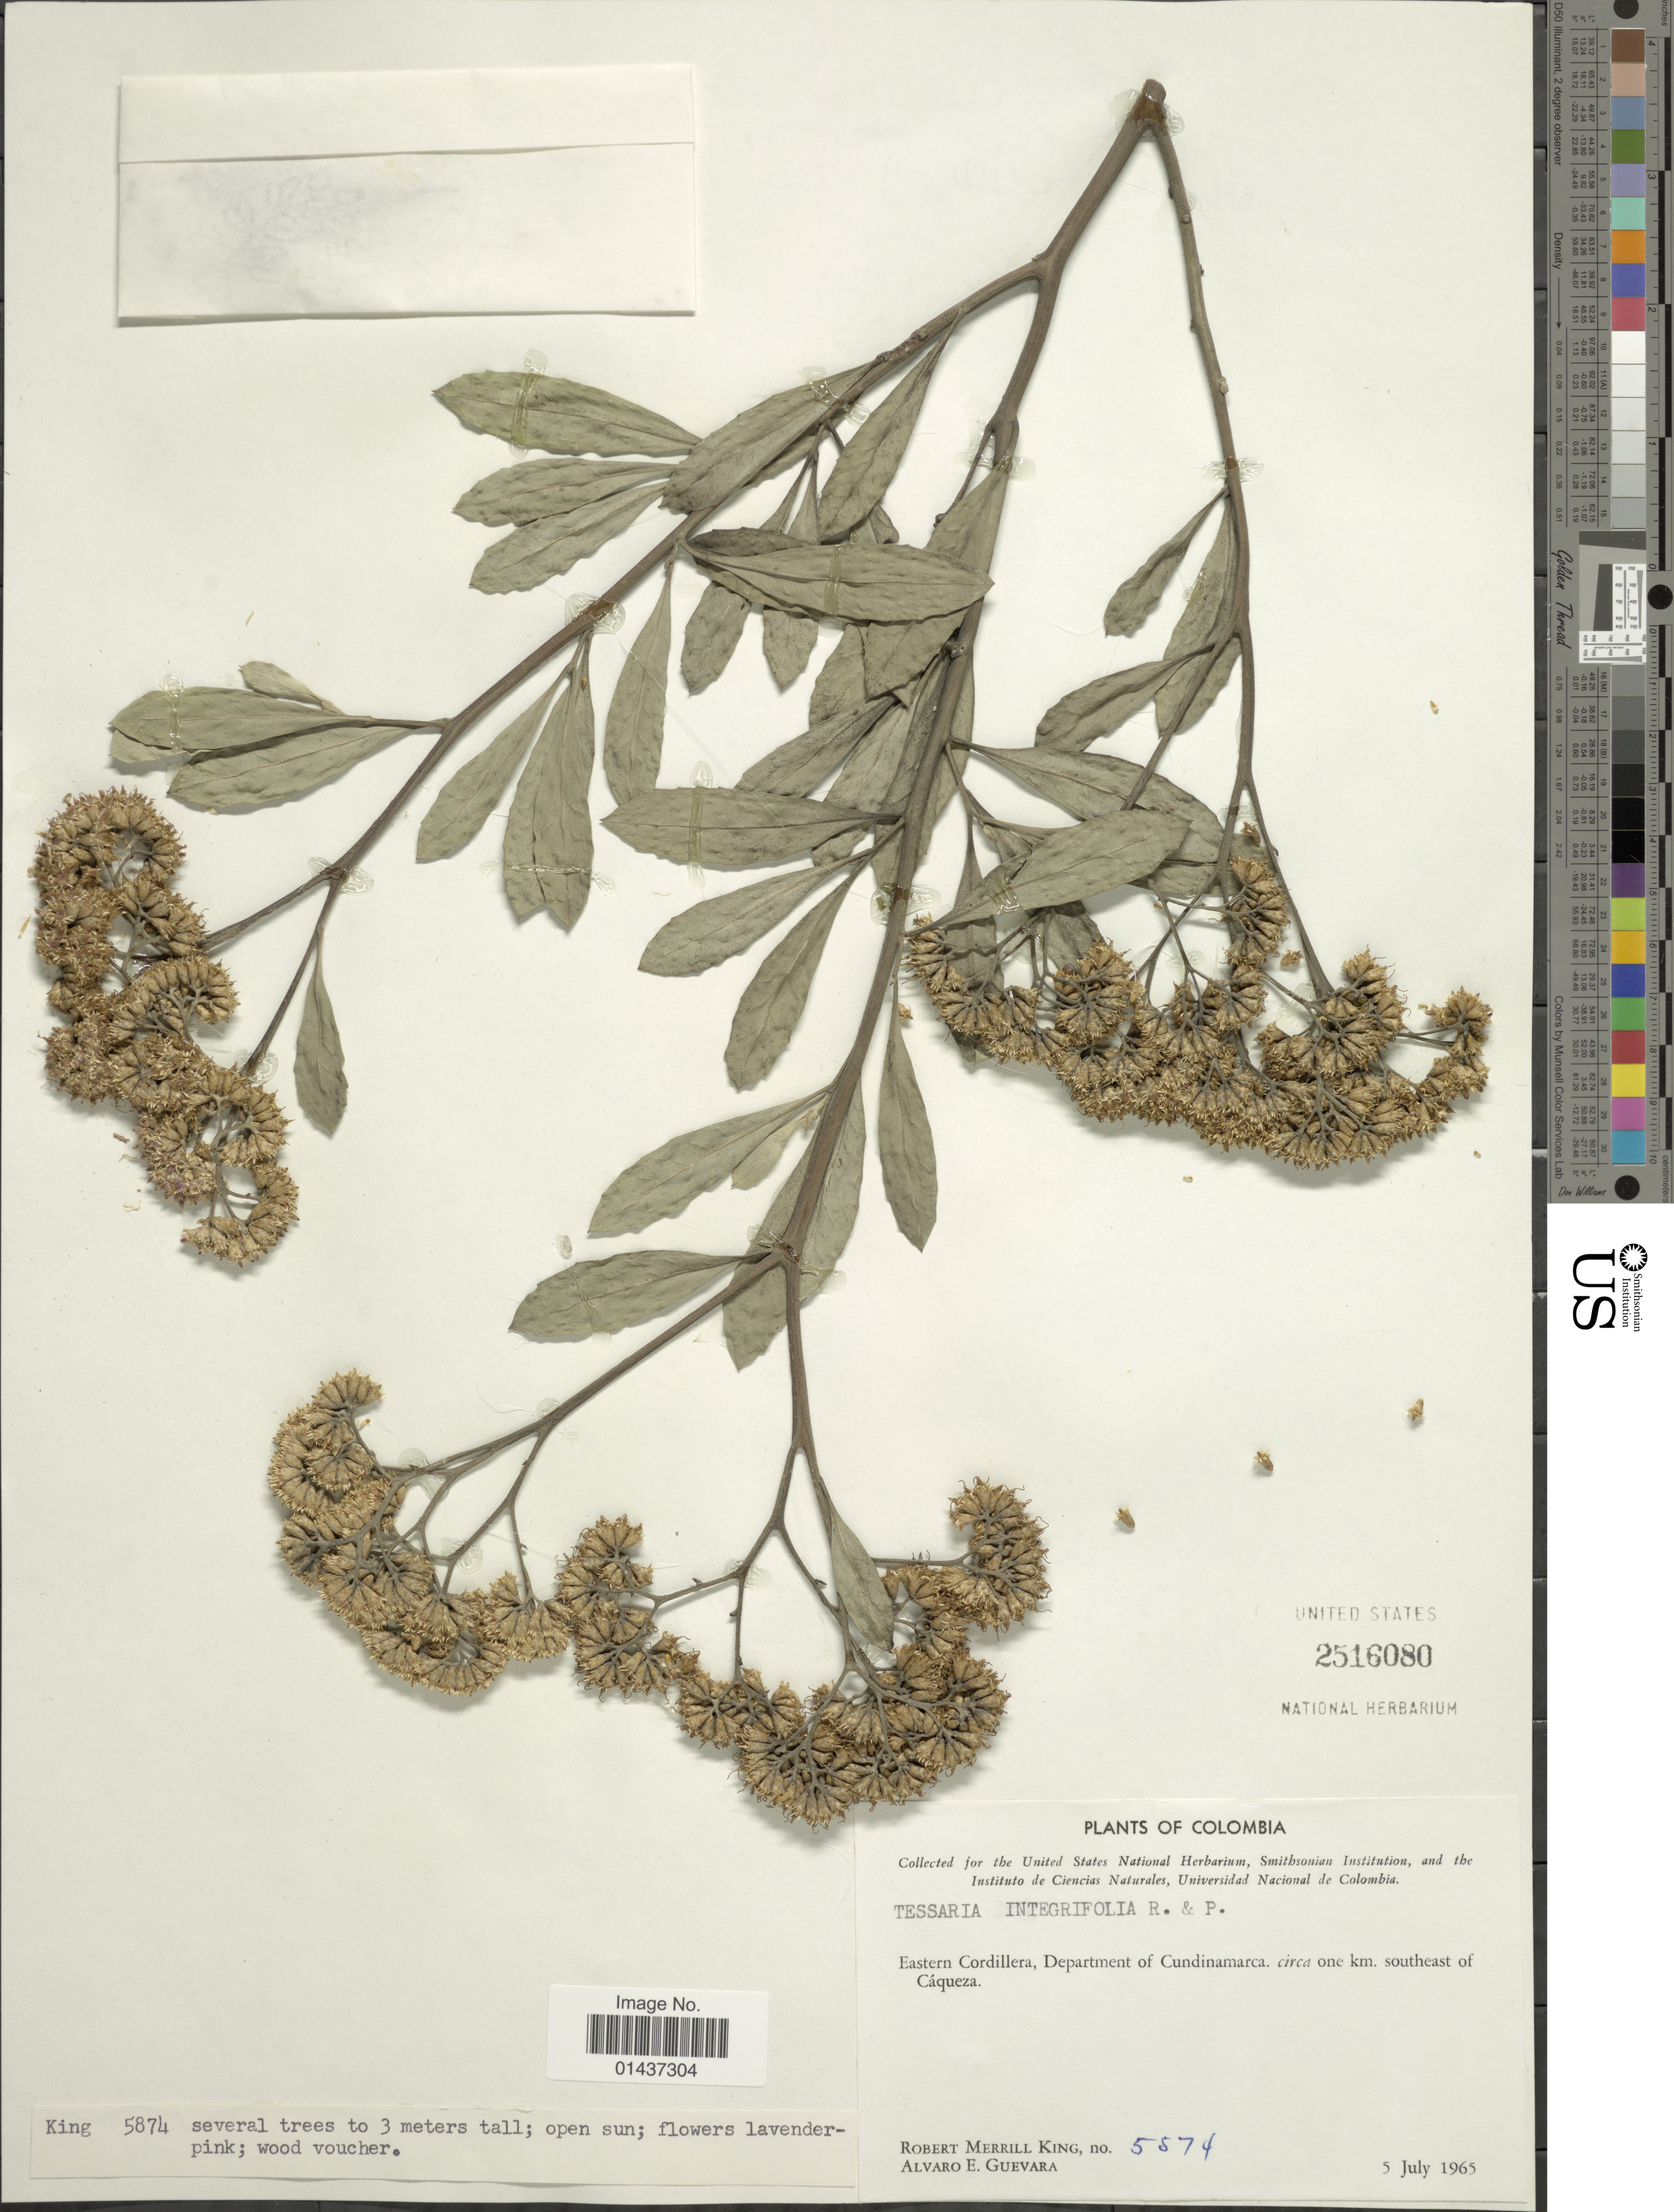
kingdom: Plantae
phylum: Tracheophyta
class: Magnoliopsida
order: Asterales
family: Asteraceae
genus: Tessaria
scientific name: Tessaria integrifolia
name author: Ruiz & Pav.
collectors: R. M. King & A. E. Guevara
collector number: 5574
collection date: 1965-07-05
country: Colombia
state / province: Cundinamarca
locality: Eastern Cordillera, Department of Cundinamarca, circa on ekm southeast of Cáqueza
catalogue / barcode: US 2516080